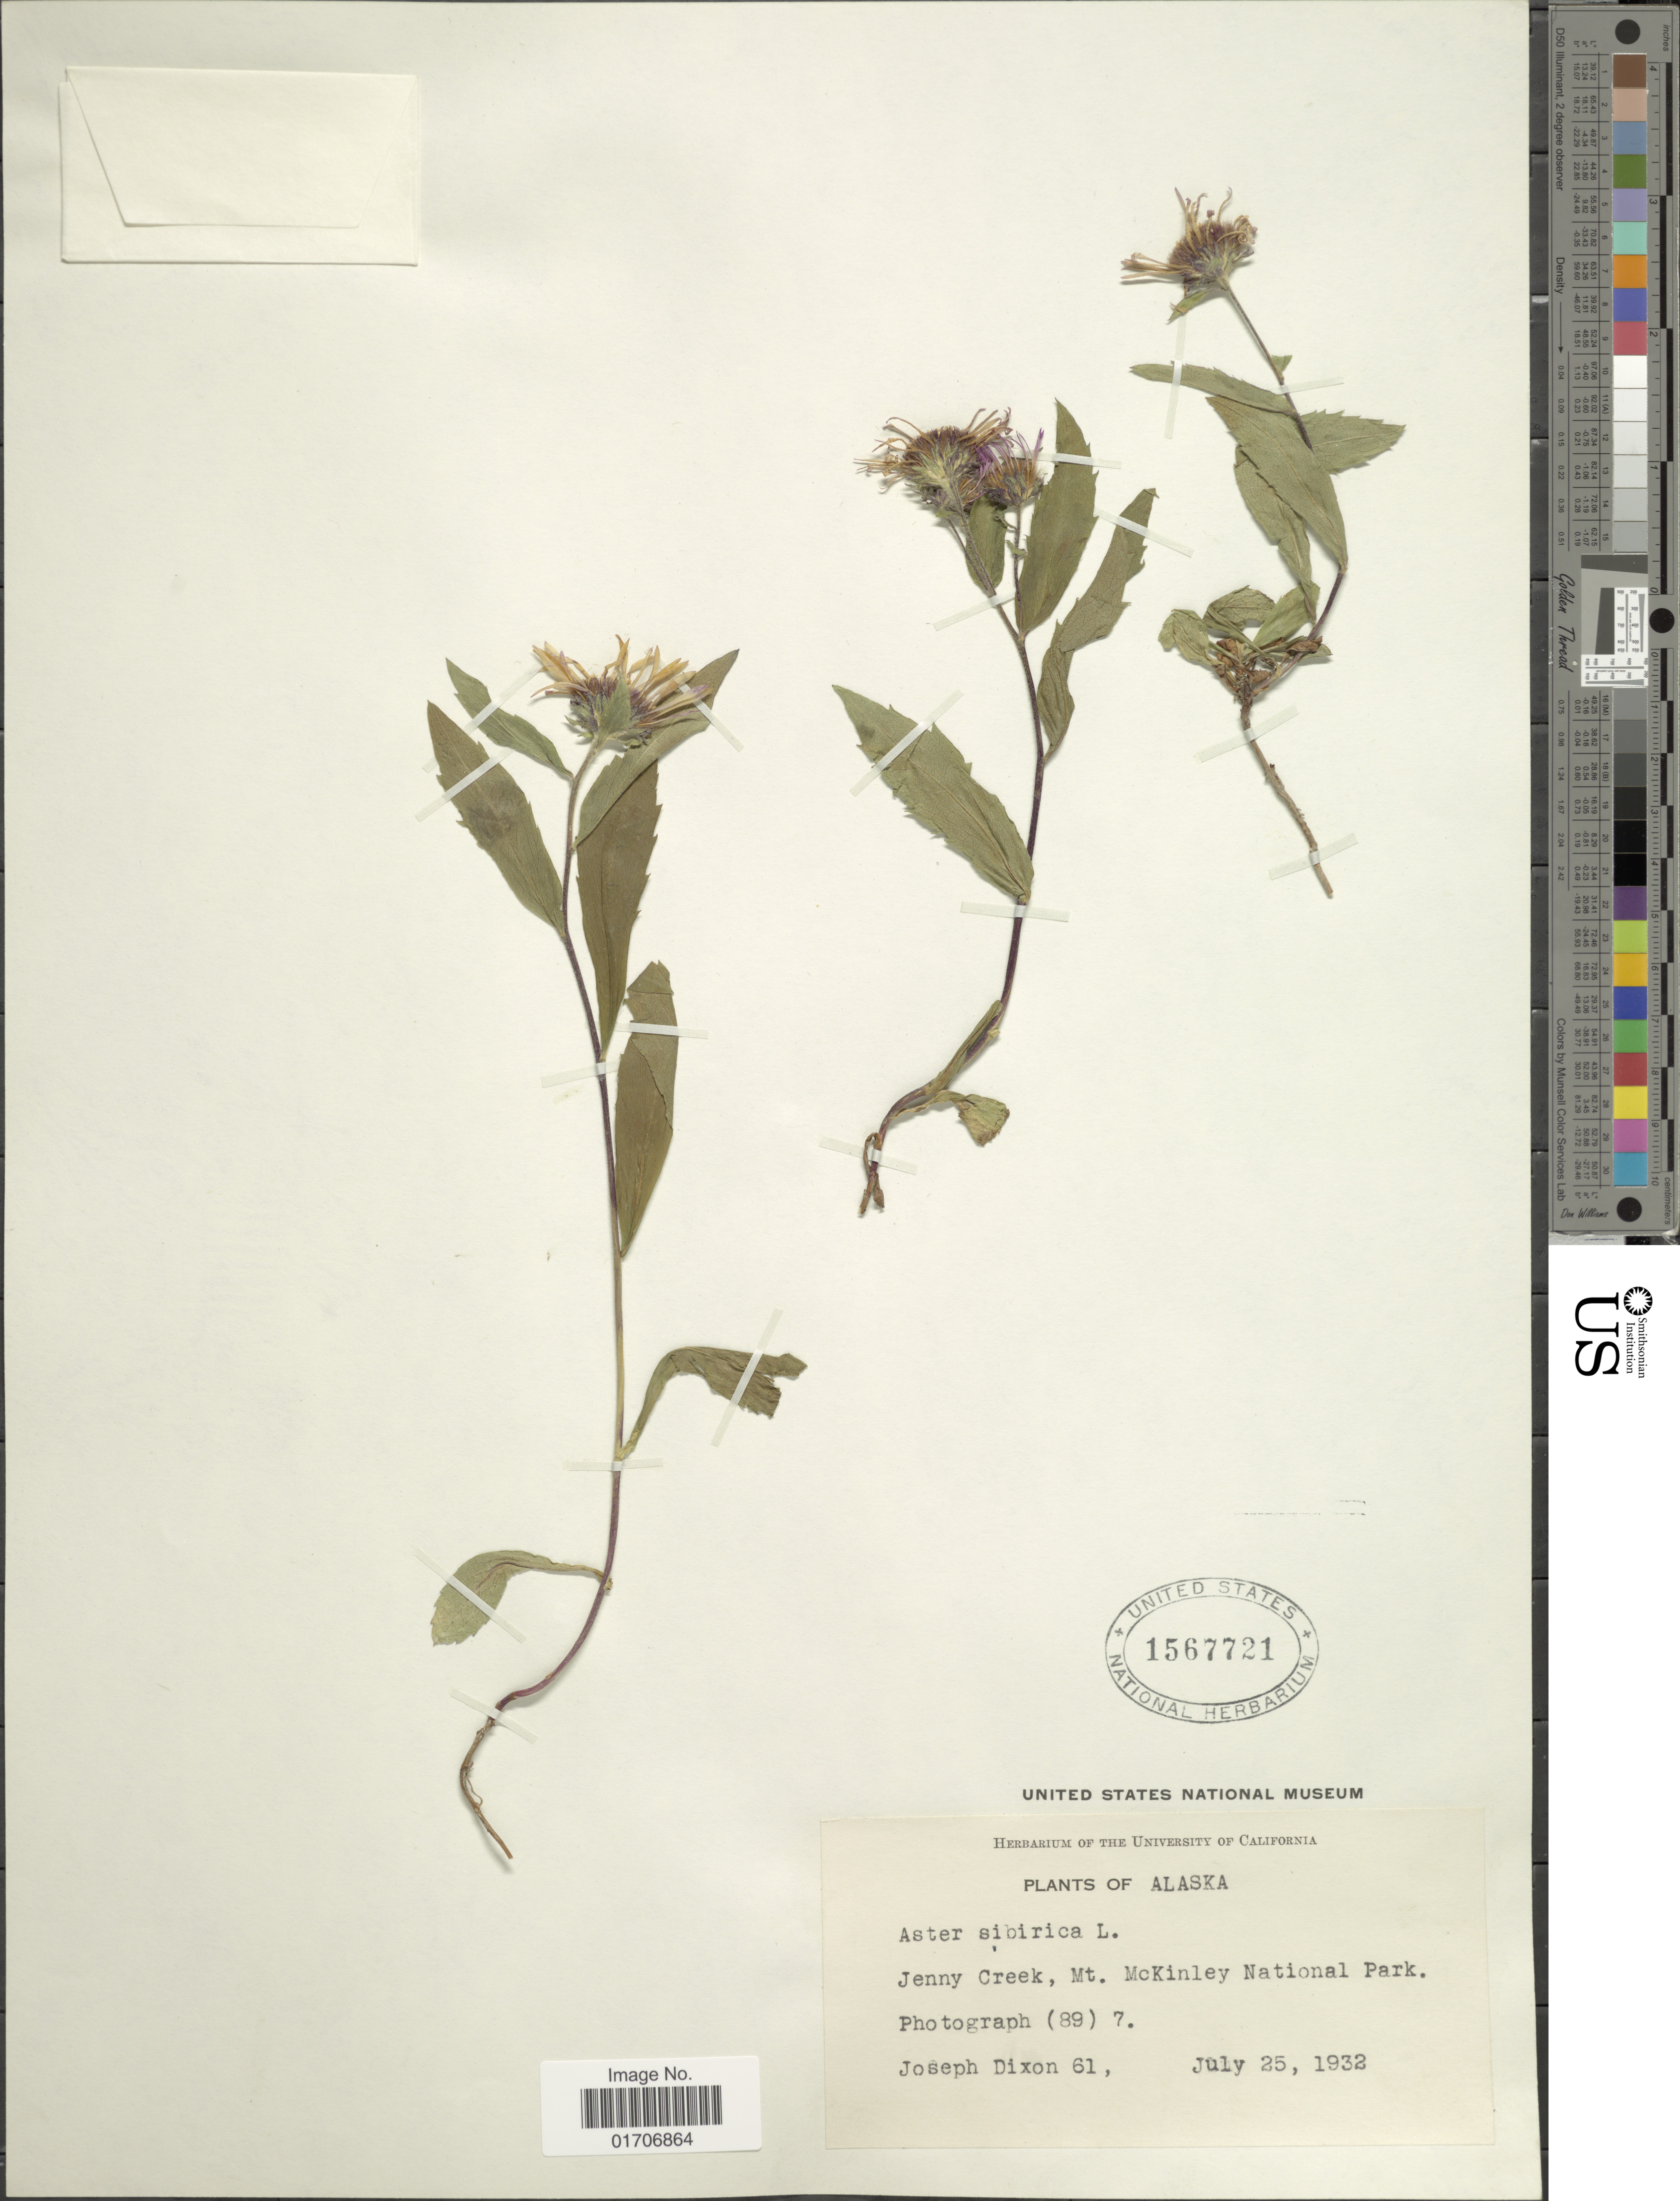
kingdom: Plantae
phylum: Tracheophyta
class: Magnoliopsida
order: Asterales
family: Asteraceae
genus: Eurybia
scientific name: Eurybia sibirica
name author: (L.) G.L. Nesom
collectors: J. Dixon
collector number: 61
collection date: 1932-07-25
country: United States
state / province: Alaska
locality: Jenny Creek, Mt. McKinley National Park.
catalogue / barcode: US 1567721